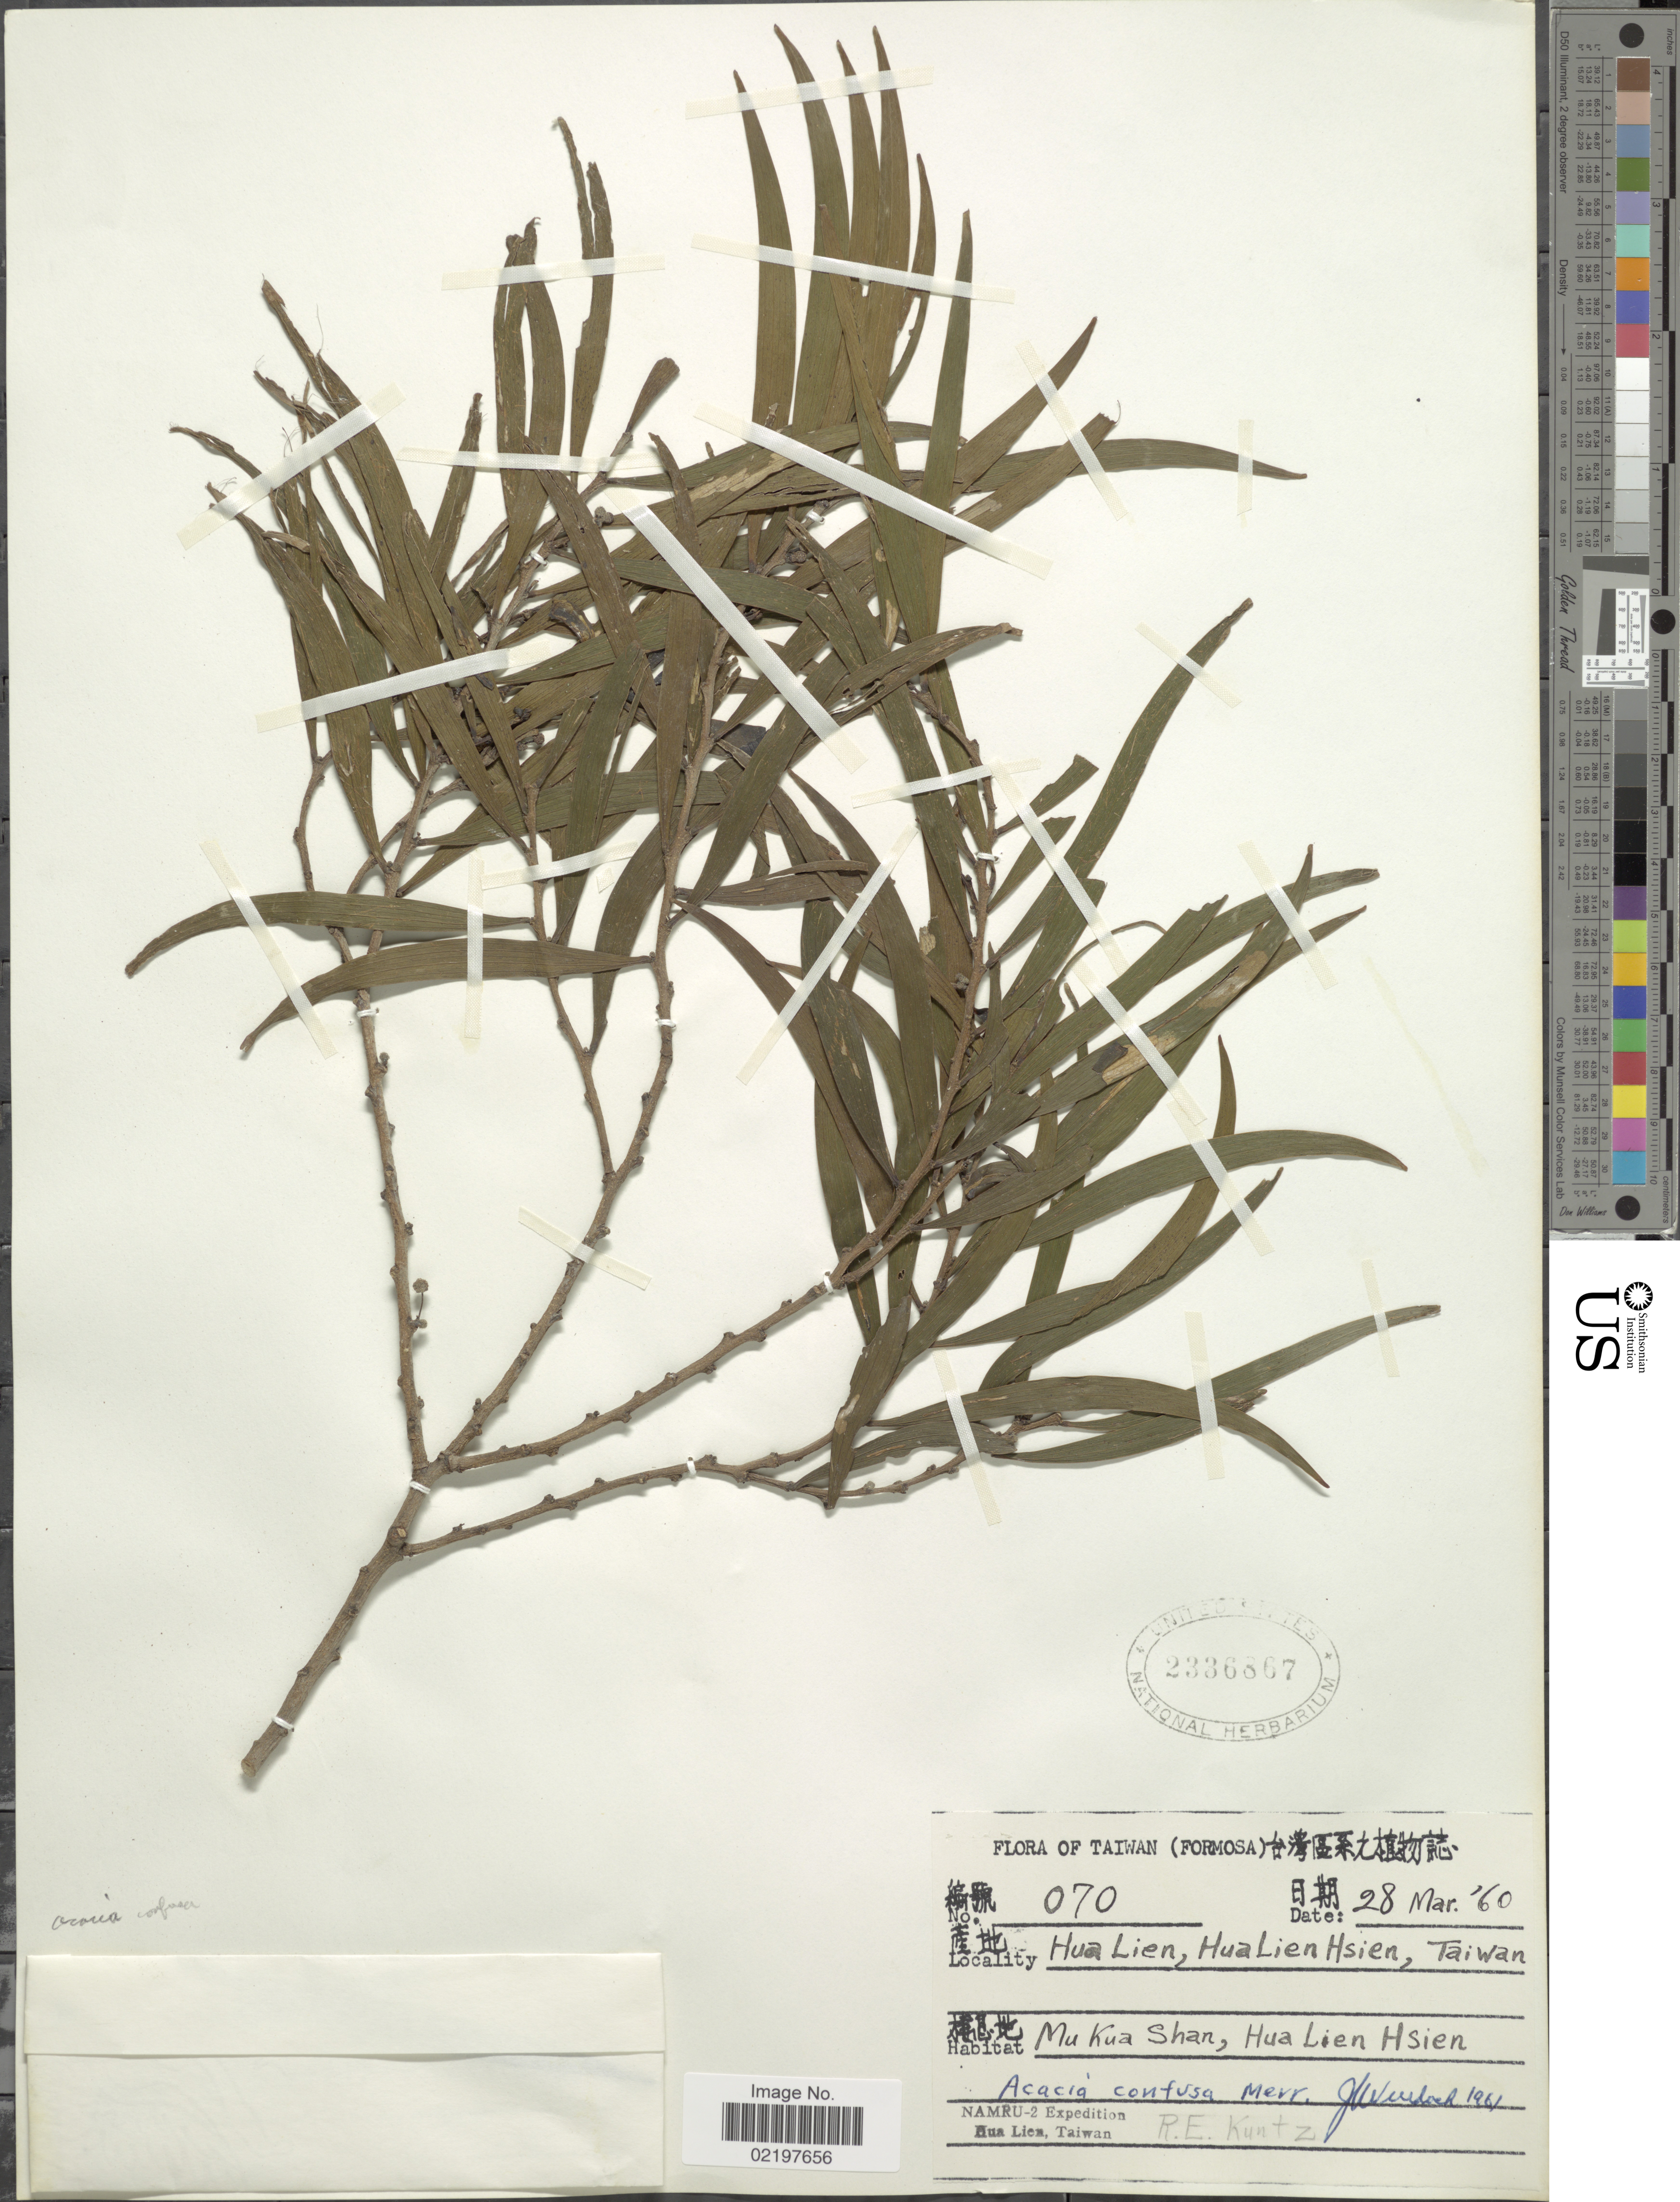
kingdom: Plantae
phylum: Tracheophyta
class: Magnoliopsida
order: Fabales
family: Fabaceae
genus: Acacia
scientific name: Acacia confusa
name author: Merr.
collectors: R. E. Kuntz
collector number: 070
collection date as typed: Transcribed d/m/y: 28/3/60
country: Taiwan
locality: Formosa, Hua Lien, Hua Lien Hsien, Taiwan, Mu Kua Shan, Hua Lien Hsien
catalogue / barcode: US 2336867